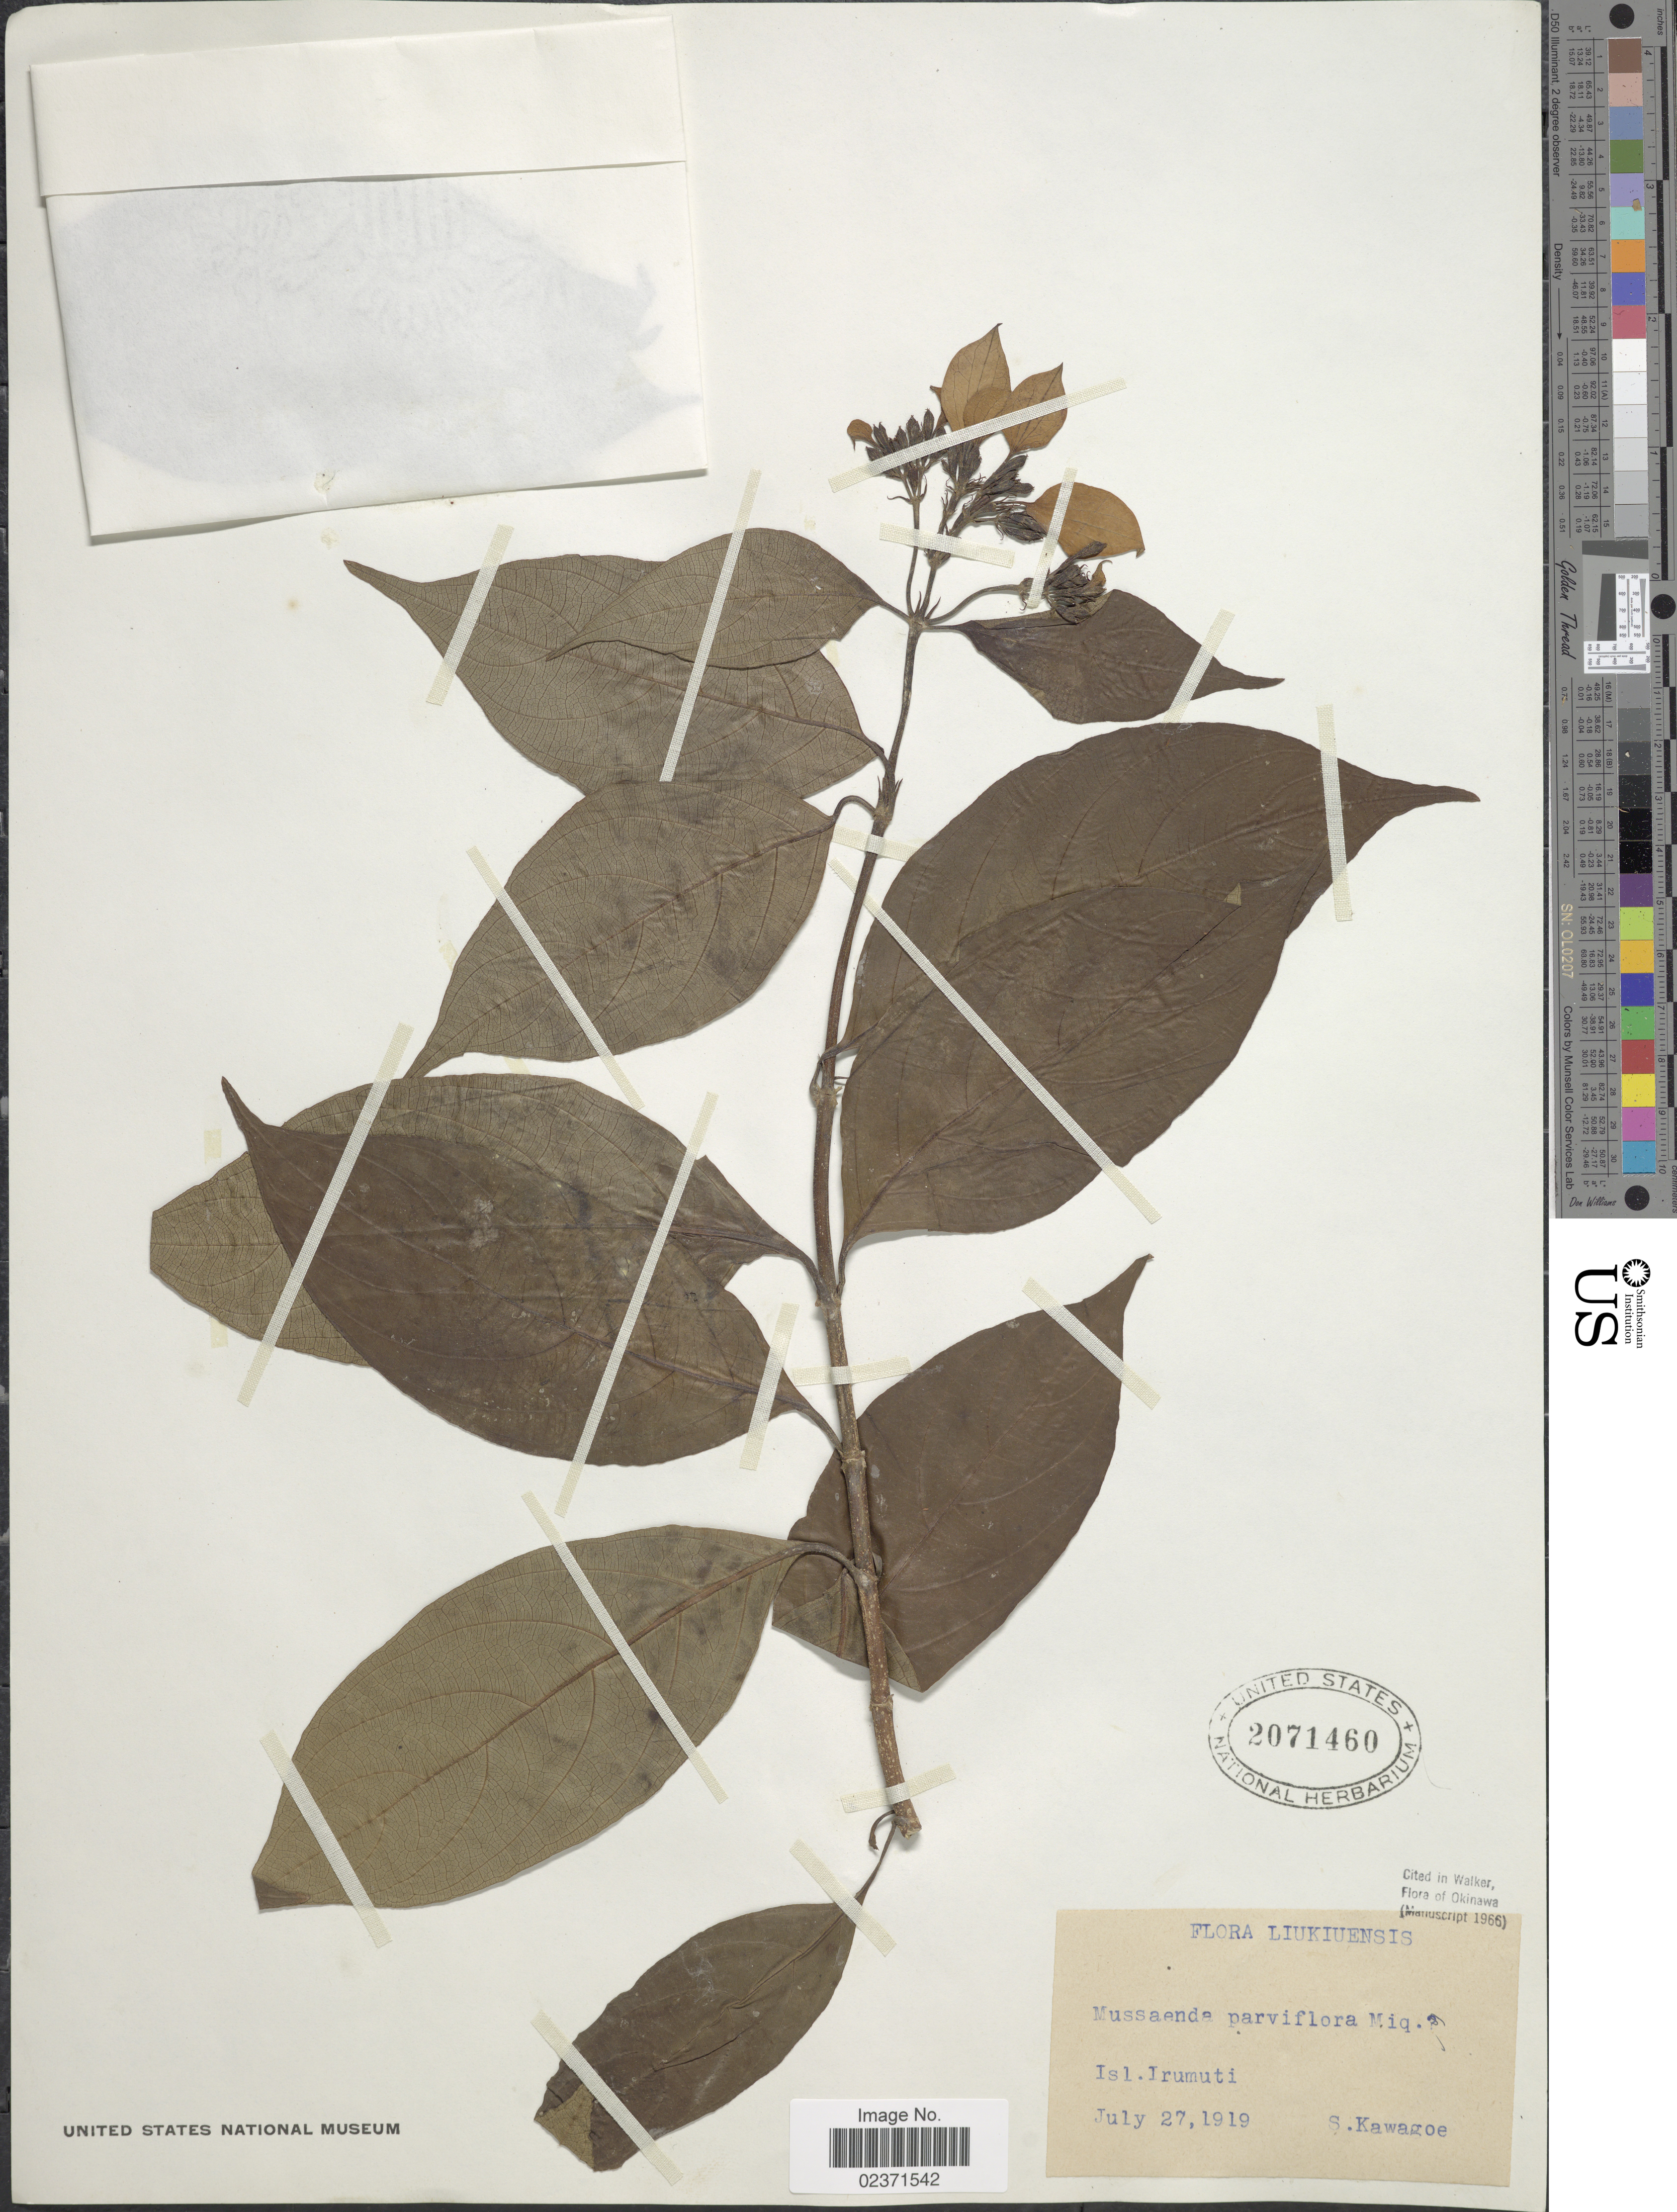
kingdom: Plantae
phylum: Tracheophyta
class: Magnoliopsida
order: Gentianales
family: Rubiaceae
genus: Mussaenda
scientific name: Mussaenda parviflora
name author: Miq.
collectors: S. Kawagoe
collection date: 1919-07-27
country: Japan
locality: Liukiuensis. Isl. Irumuti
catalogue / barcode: US 2071460